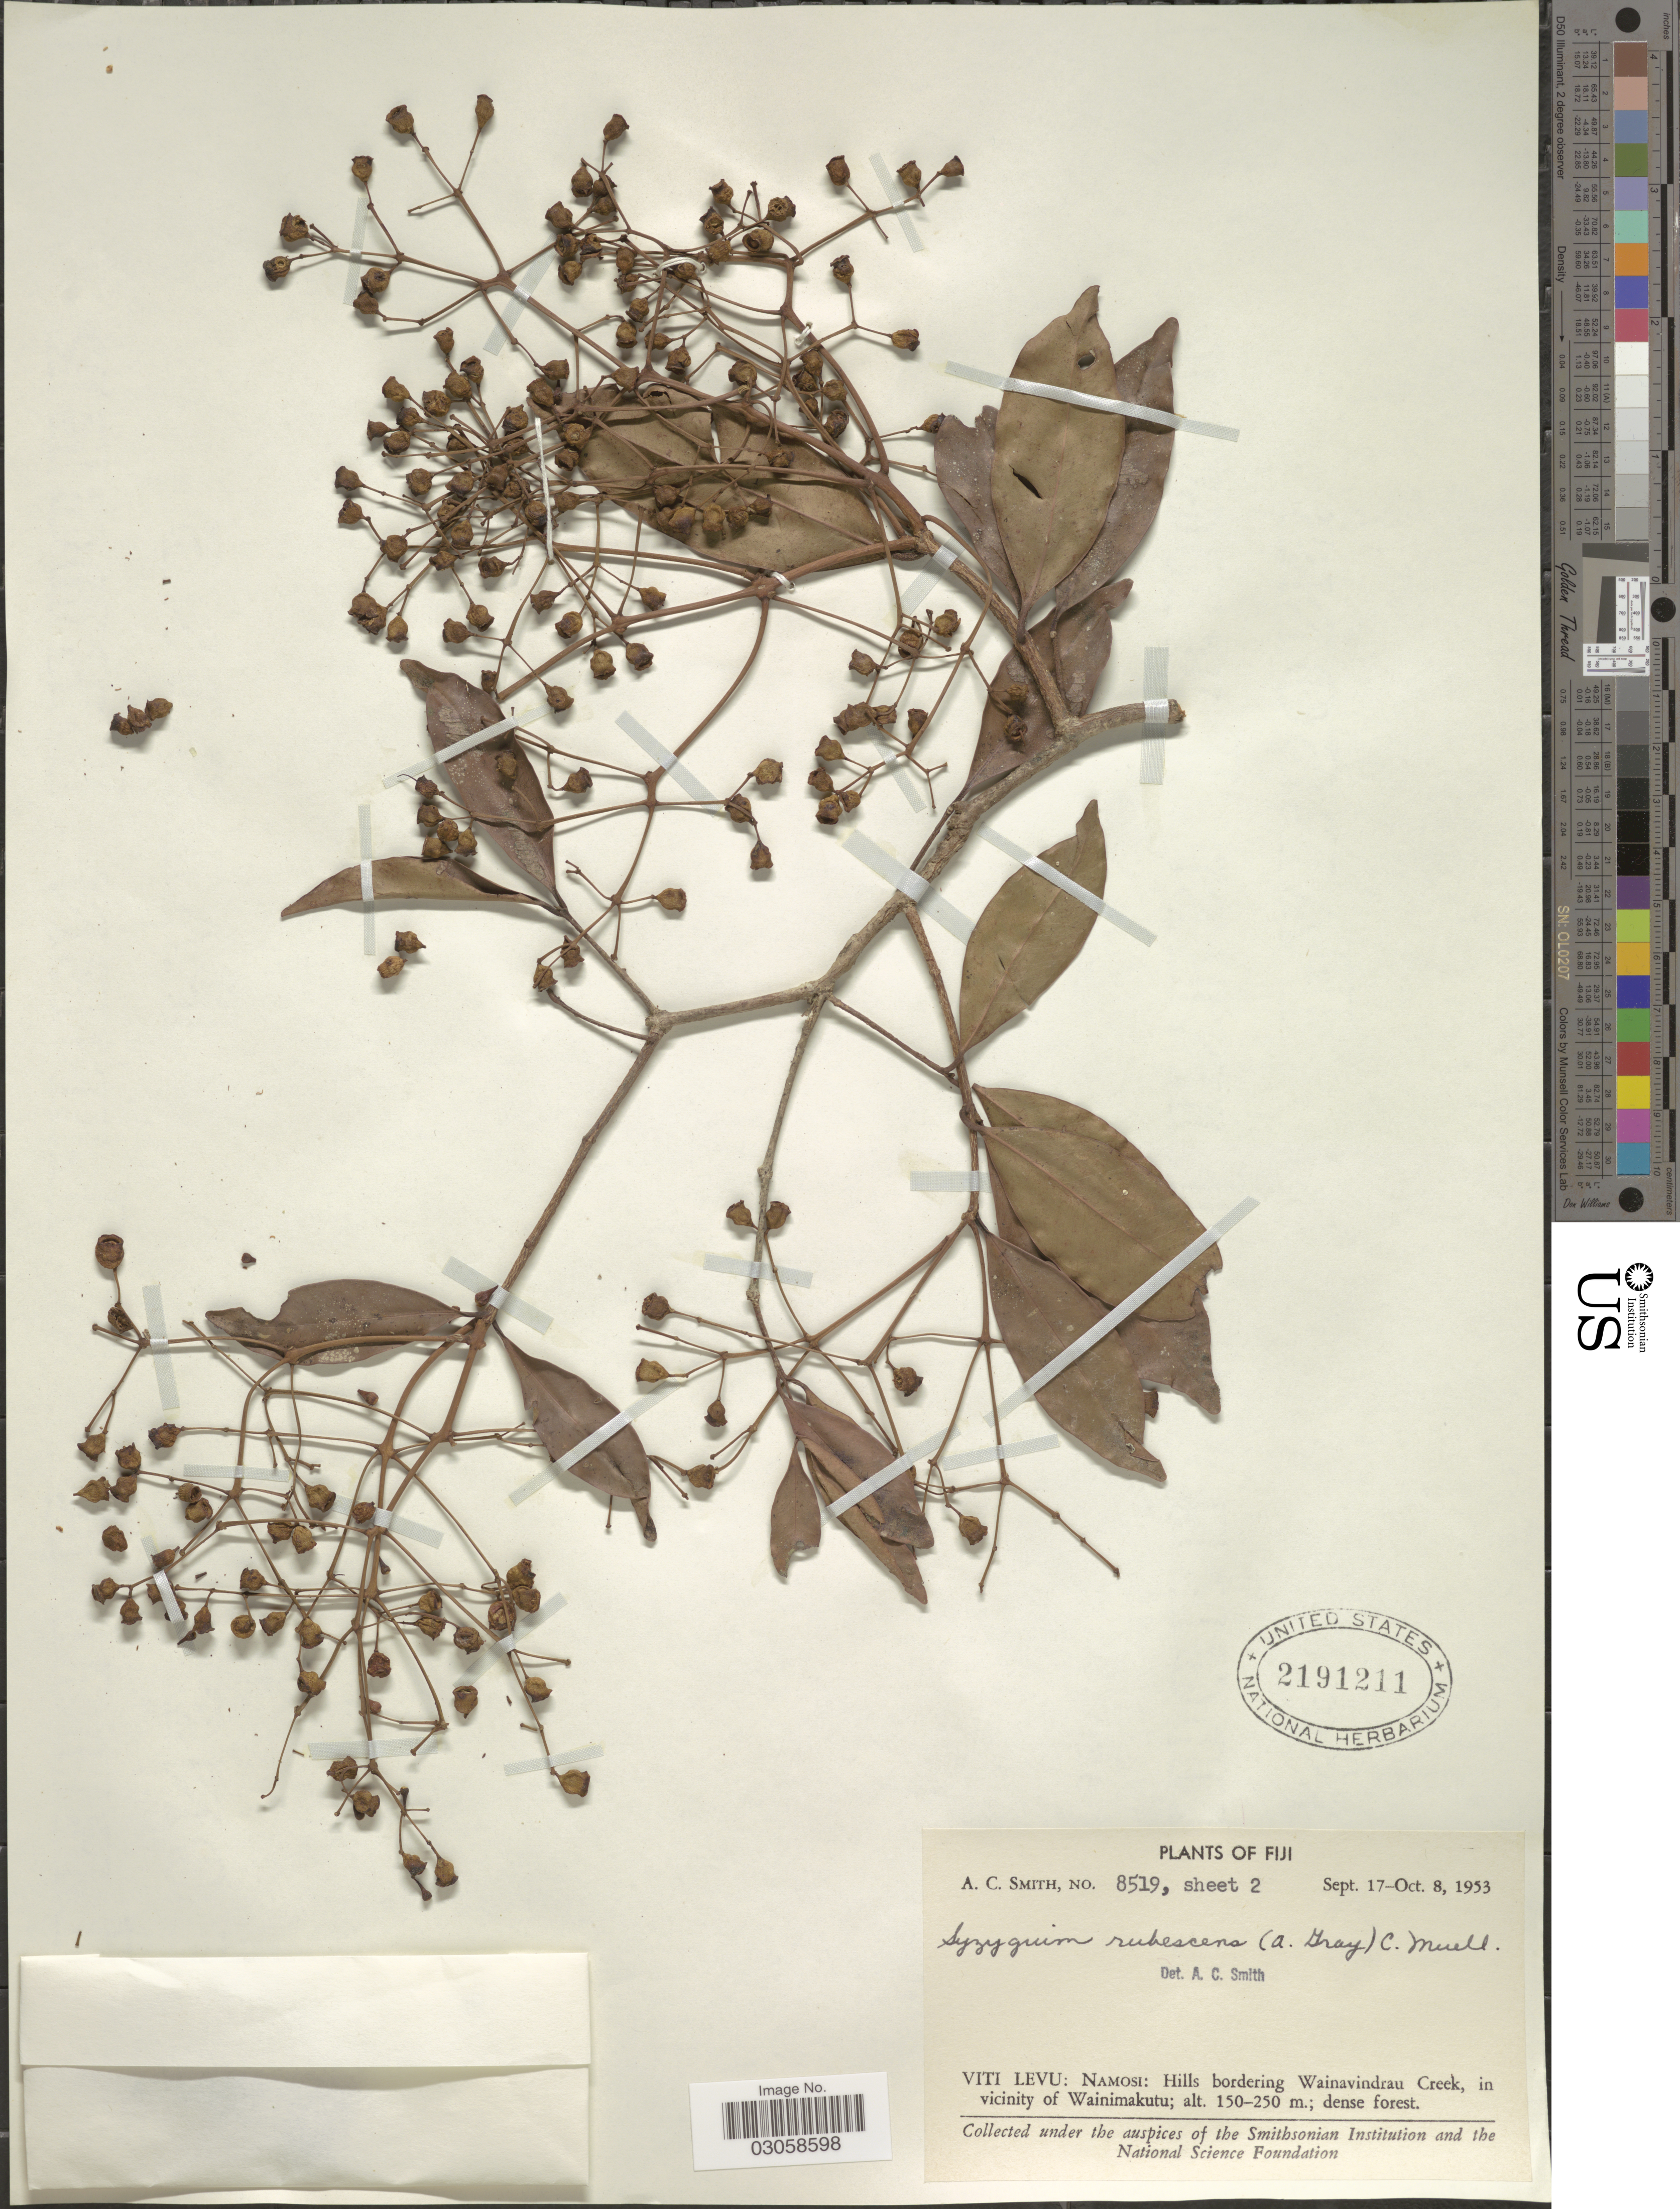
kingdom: Plantae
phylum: Tracheophyta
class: Magnoliopsida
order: Myrtales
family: Myrtaceae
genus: Syzygium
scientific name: Syzygium rubescens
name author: (A. Gray) Mueller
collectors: A. C. Smith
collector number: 8519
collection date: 1953-09-17/1953-10-08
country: Fiji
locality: Viti Levu: Namosi: Hills bordering Wanavindrau Creek, in vicinity of Wainimakutu.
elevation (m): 150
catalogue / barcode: US 2191211